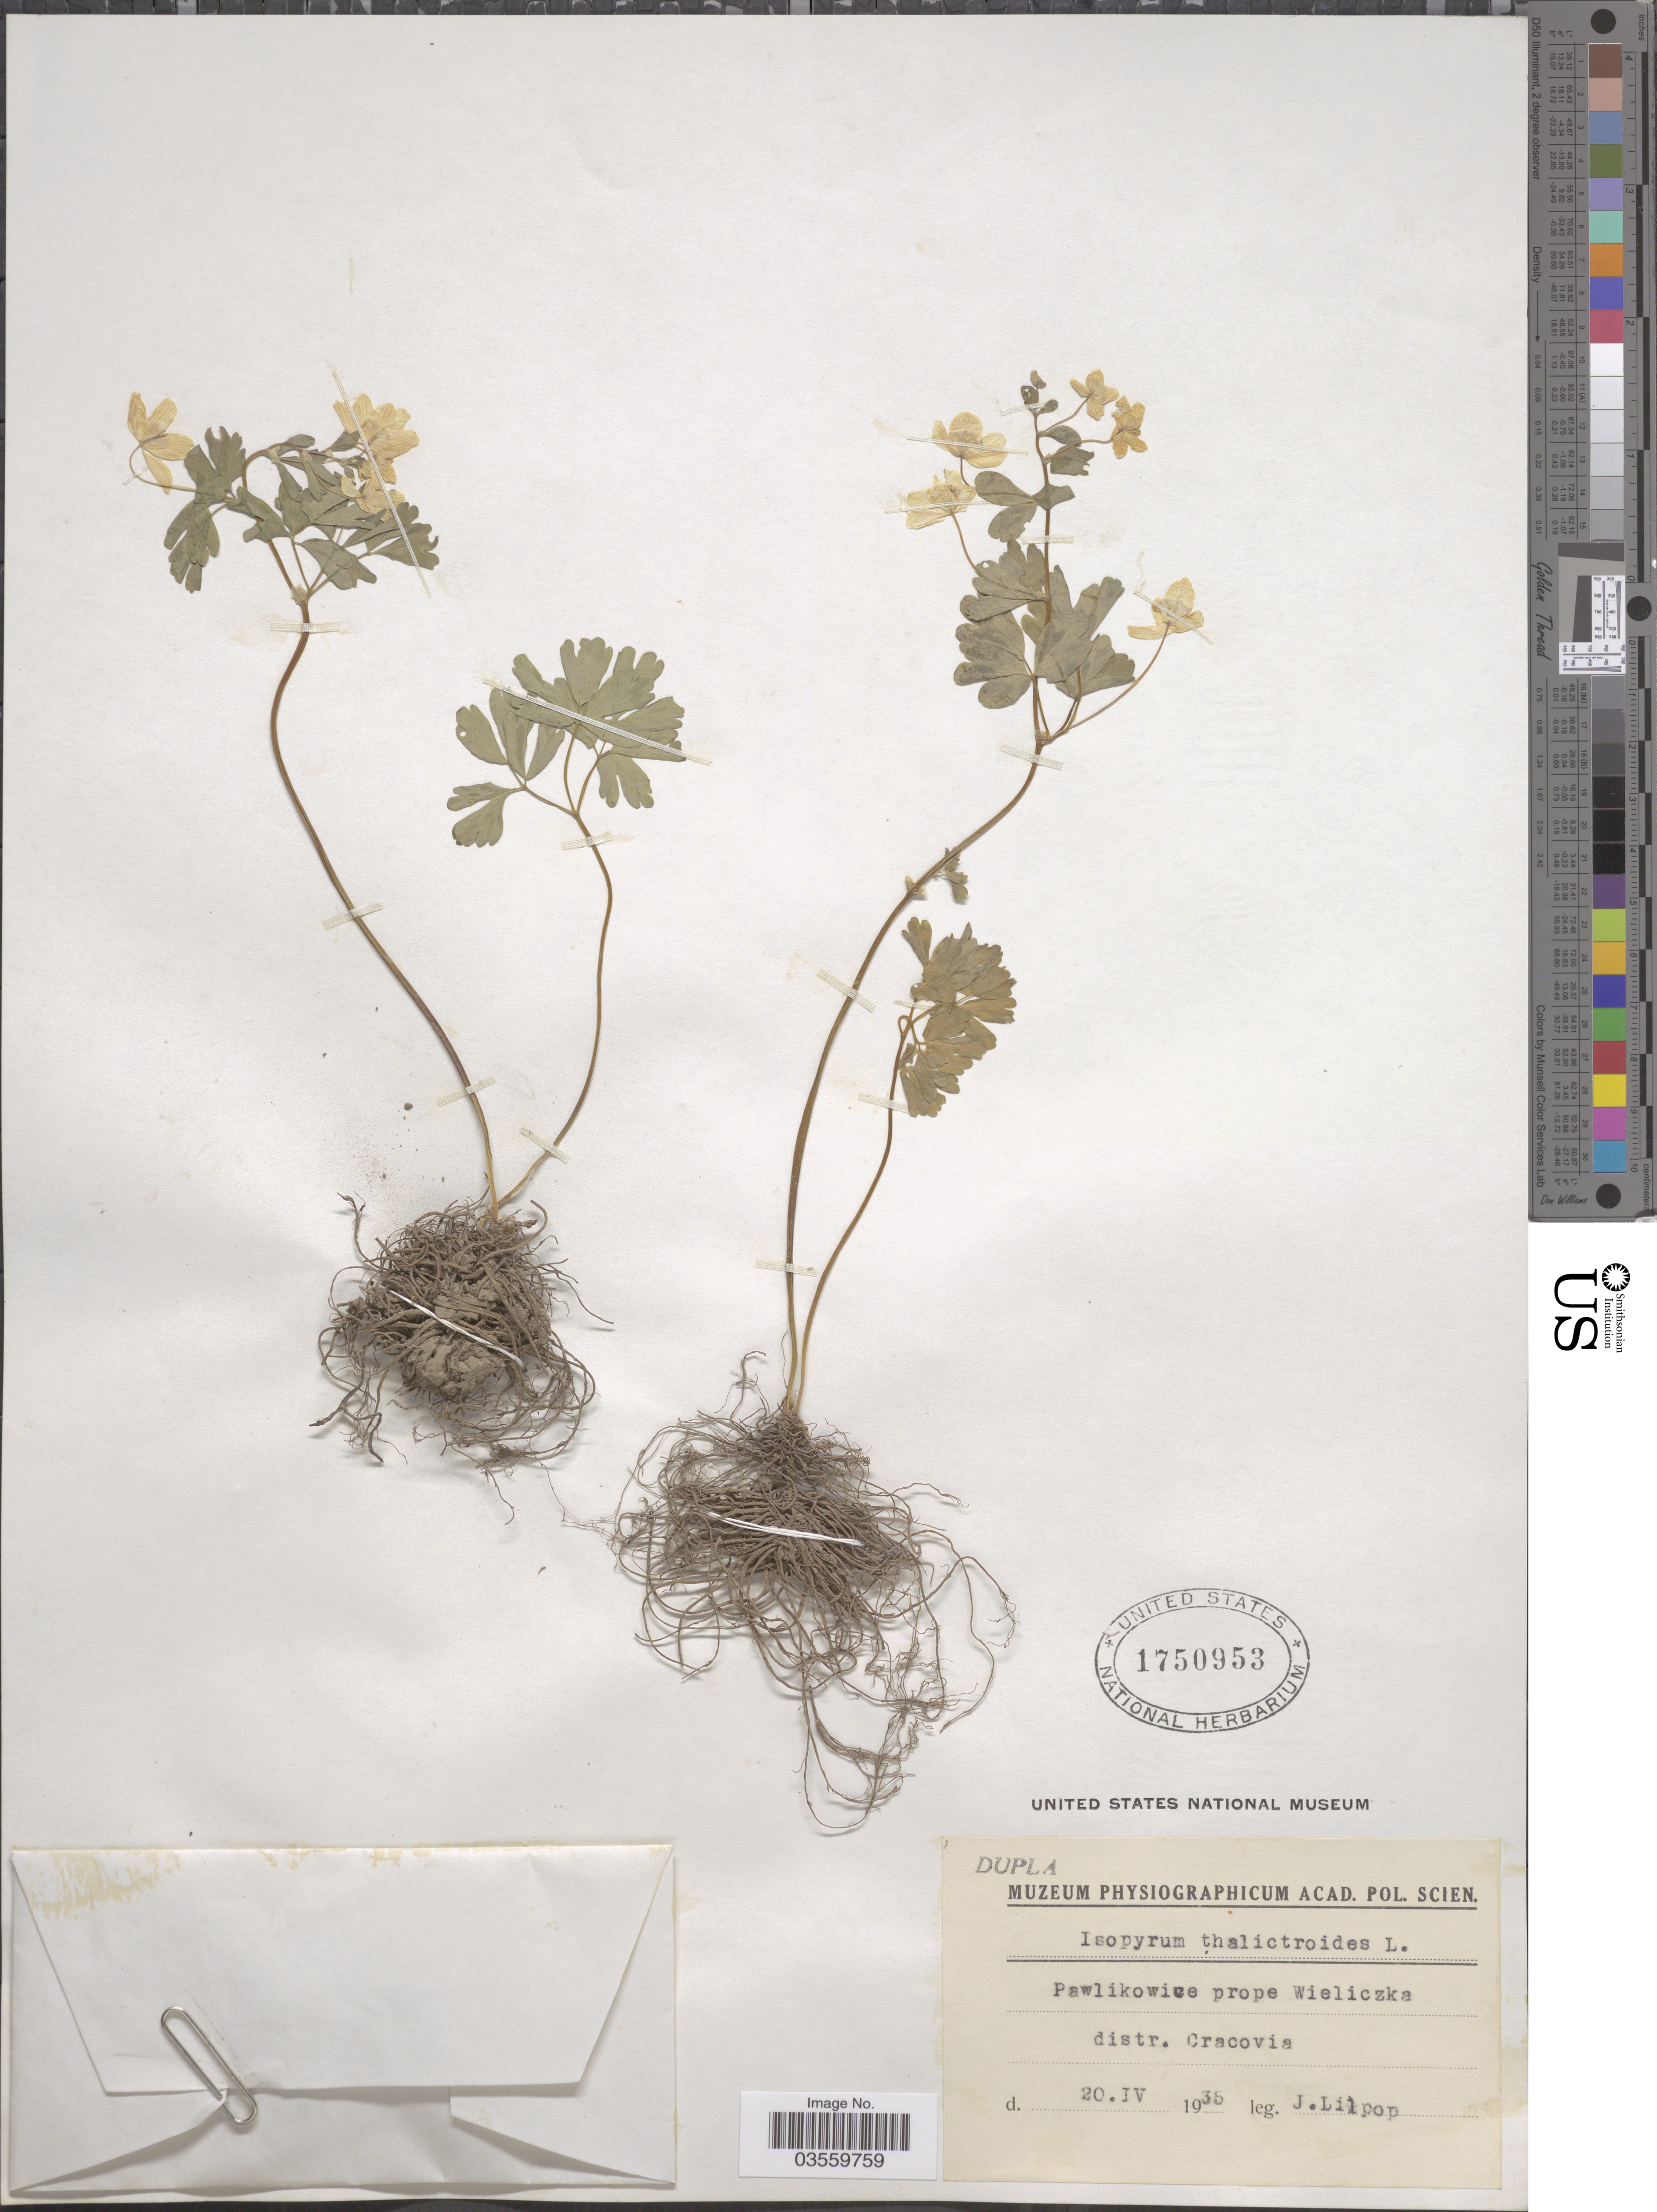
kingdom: Plantae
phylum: Tracheophyta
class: Magnoliopsida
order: Ranunculales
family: Ranunculaceae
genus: Isopyrum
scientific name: Isopyrum thalictroides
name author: L.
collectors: J. Lilpop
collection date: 1935-04-20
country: Poland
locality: Pawlikowice prope Wieliczka distr. Cracovia.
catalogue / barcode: US 1750953